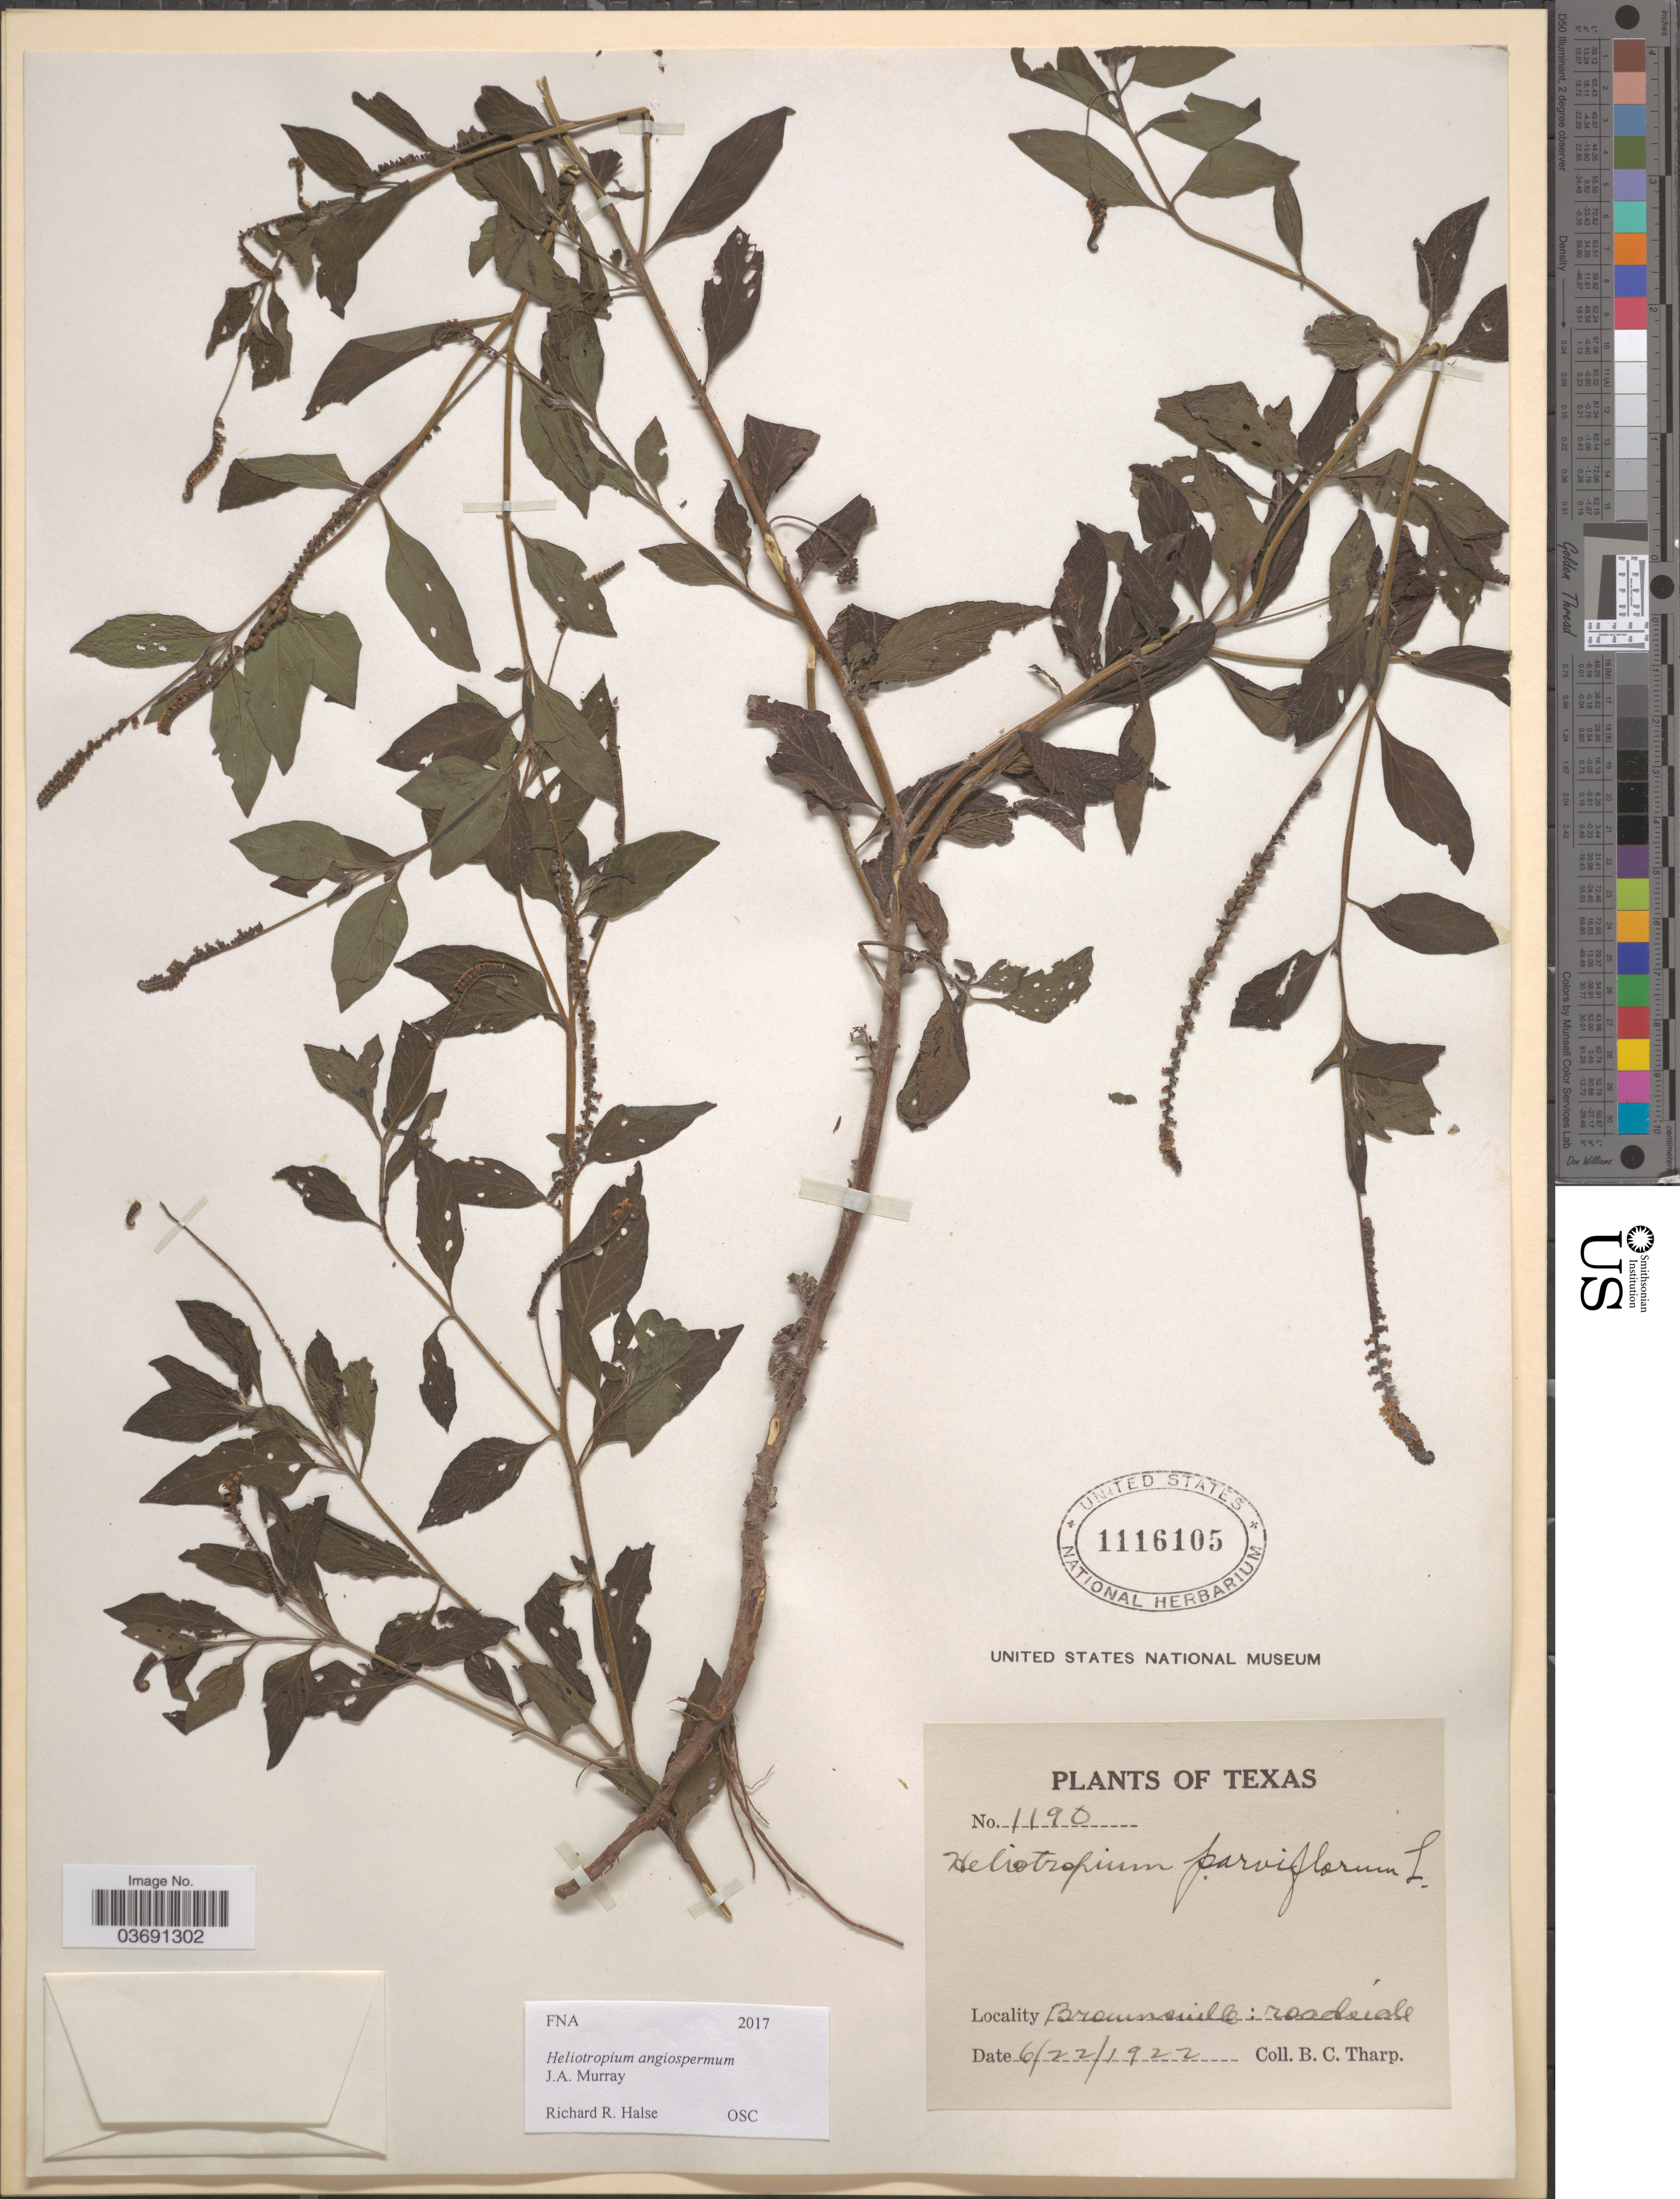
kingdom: Plantae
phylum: Tracheophyta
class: Magnoliopsida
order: Boraginales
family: Heliotropiaceae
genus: Heliotropium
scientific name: Heliotropium angiospermum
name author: Murray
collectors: B. C. Tharp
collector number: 1190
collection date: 1922-06-22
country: United States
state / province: Texas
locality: Brownsville: roadside.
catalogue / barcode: US 1116105